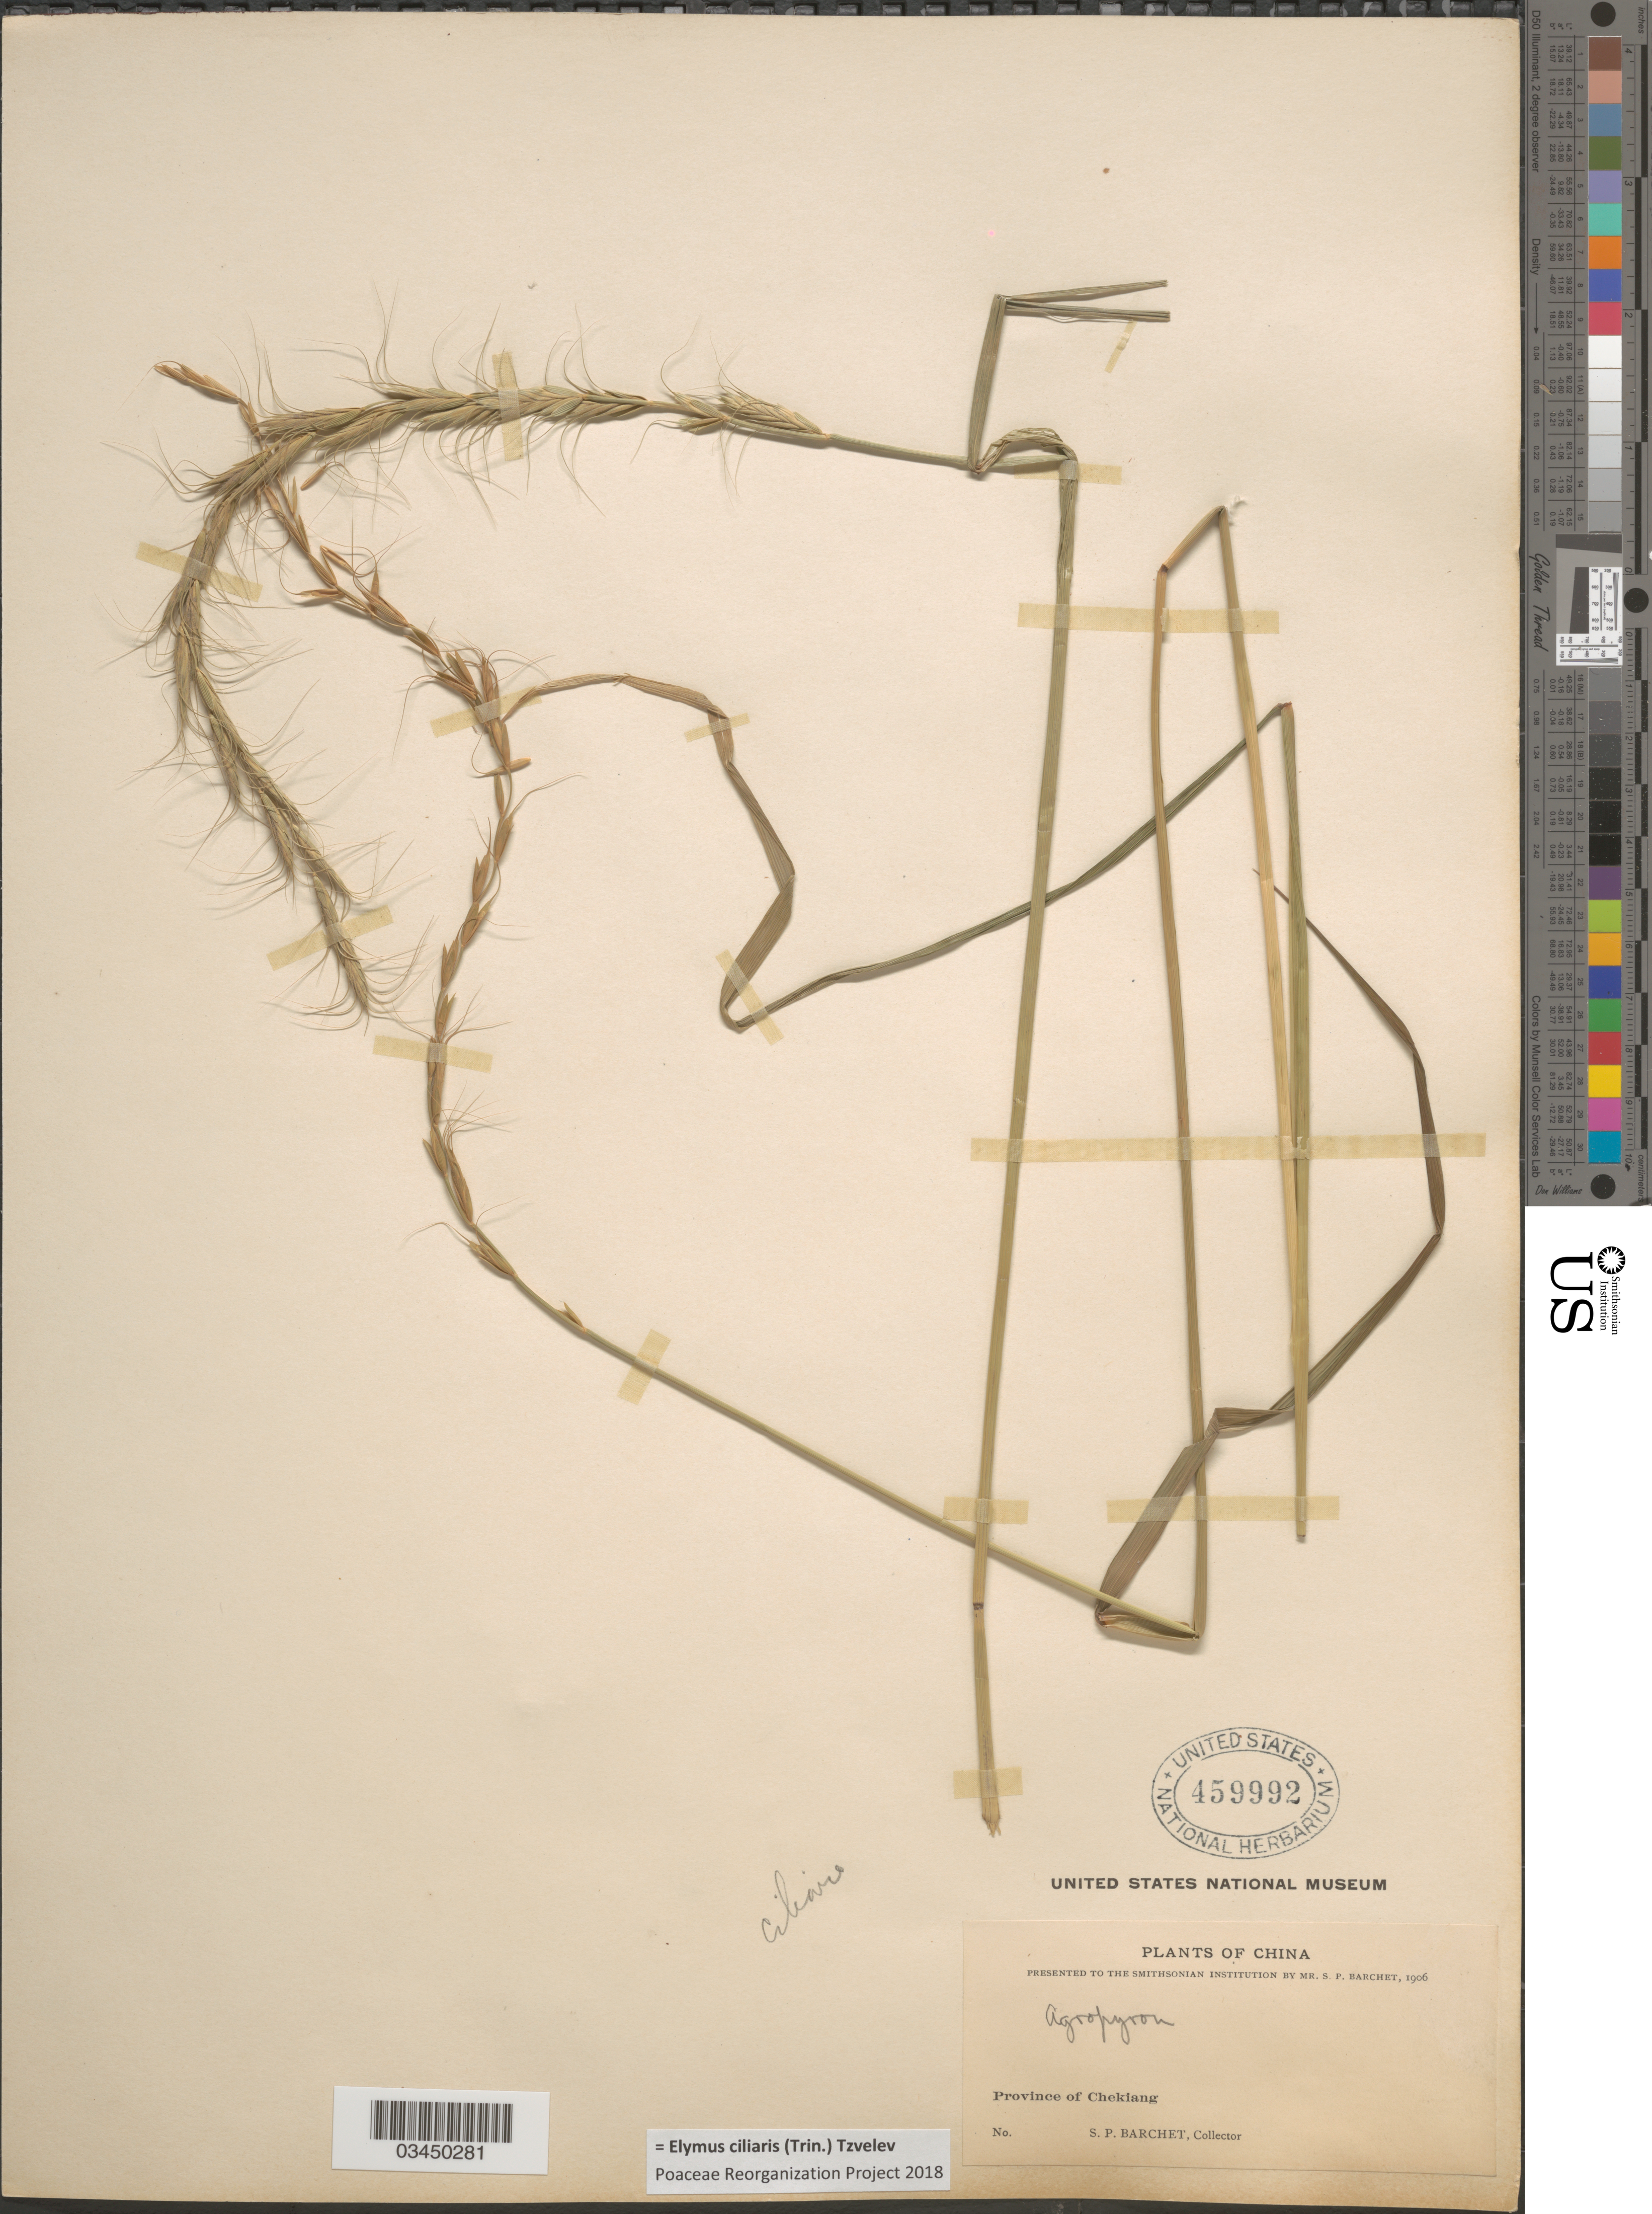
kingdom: Plantae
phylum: Tracheophyta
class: Liliopsida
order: Poales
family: Poaceae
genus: Elymus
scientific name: Elymus ciliaris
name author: (Trin.) Tzvelev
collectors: S. P. Barchet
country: China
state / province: Zhejiang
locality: Province of Chekiang.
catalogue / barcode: US 459992